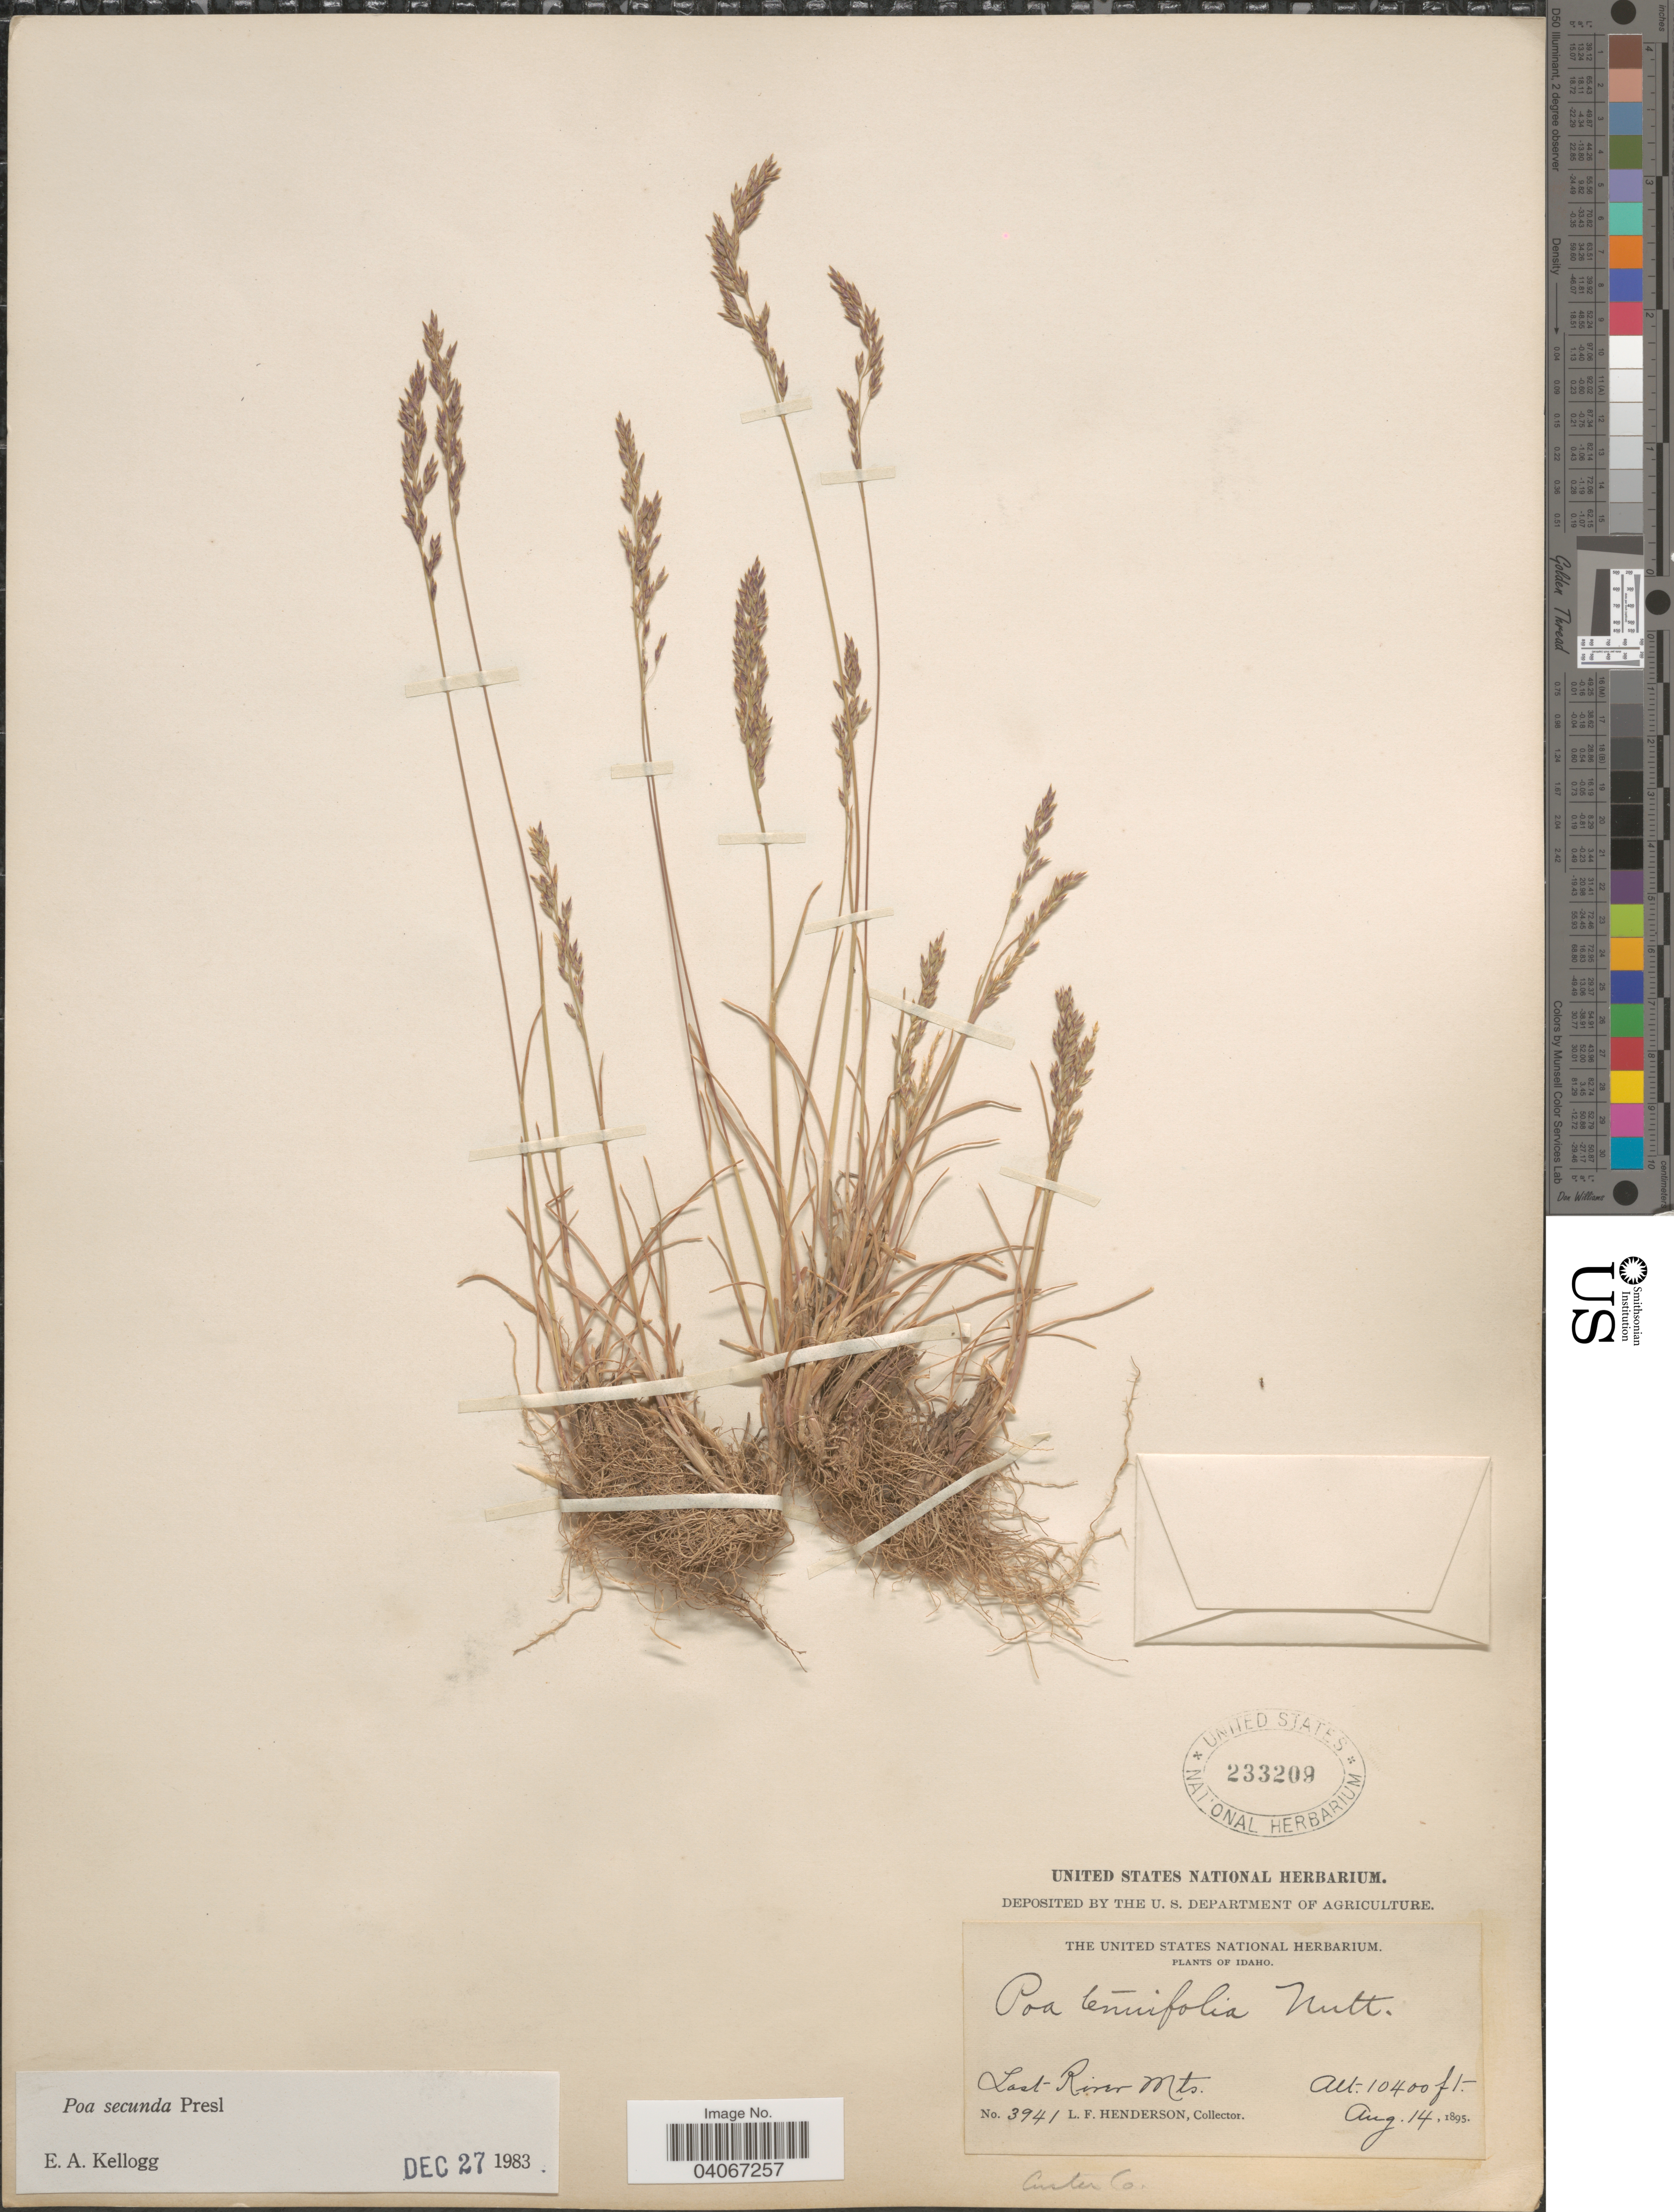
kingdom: Plantae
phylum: Tracheophyta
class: Liliopsida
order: Poales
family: Poaceae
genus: Poa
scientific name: Poa secunda subsp. secunda var. secunda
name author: J. Presl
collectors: L. Henderson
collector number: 3941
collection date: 1895-08-14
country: United States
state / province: Idaho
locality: Lost River Mts. Custer Co.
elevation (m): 3170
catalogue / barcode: US 233209